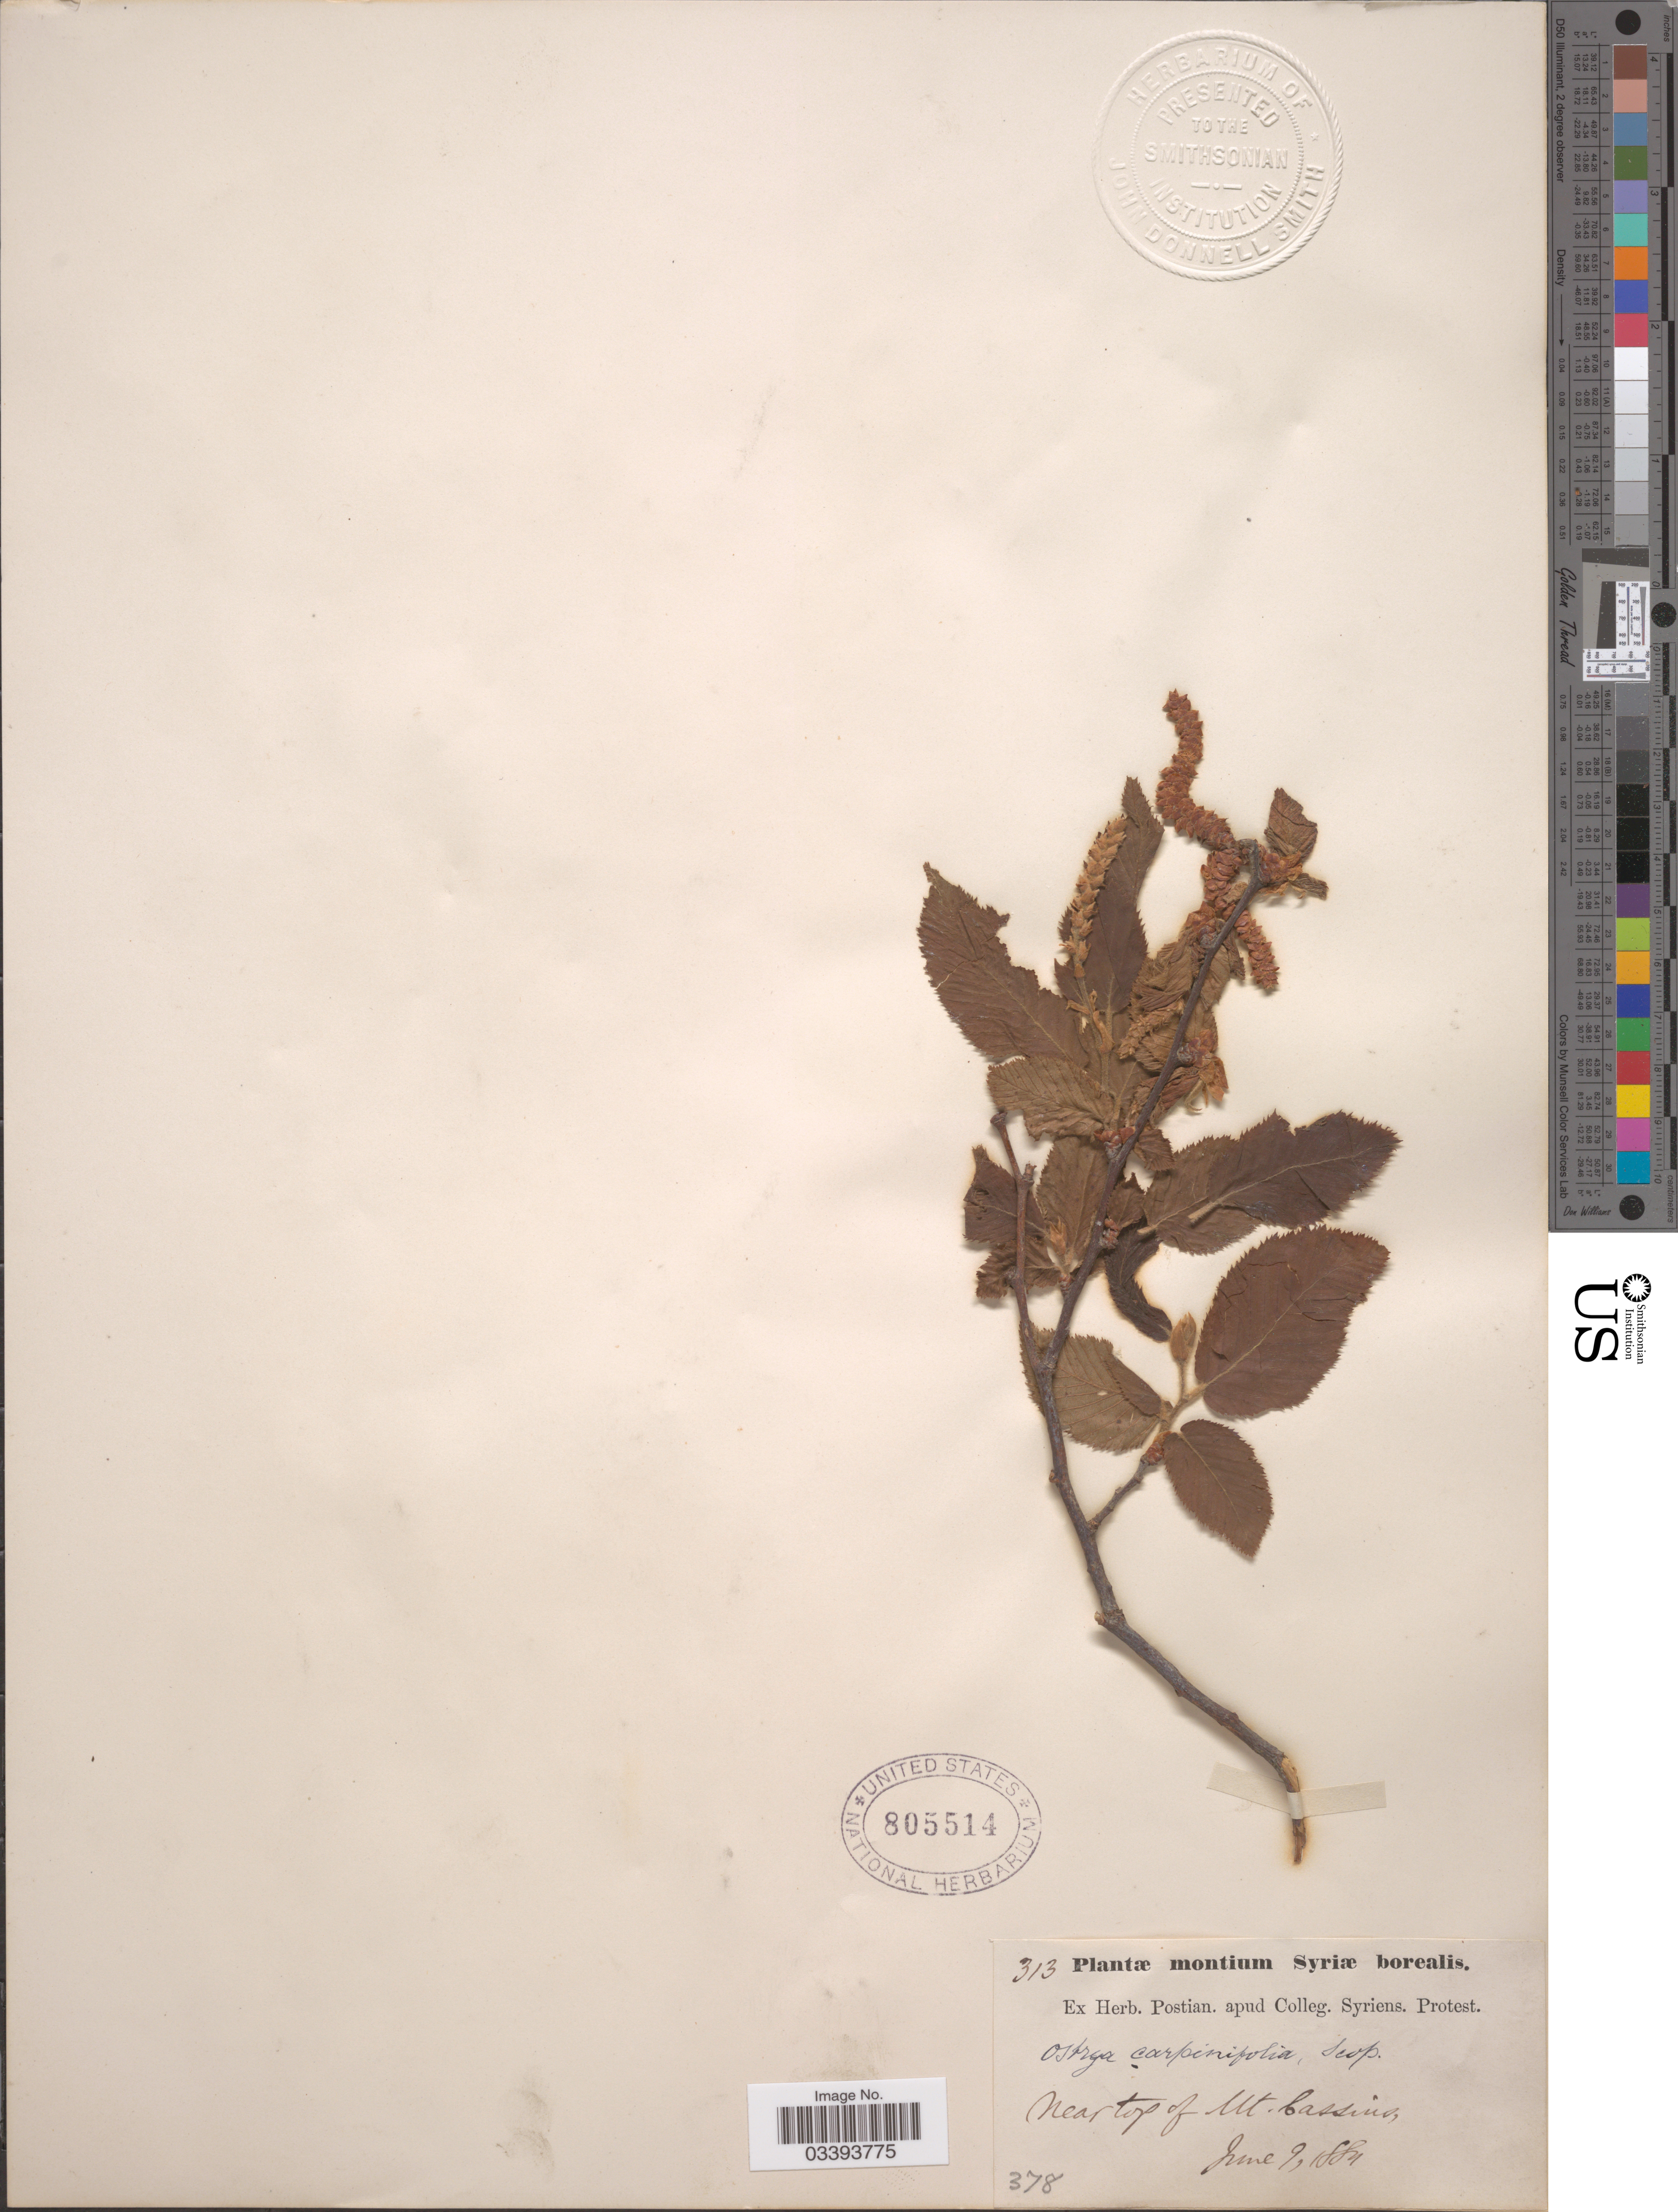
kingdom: Plantae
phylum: Tracheophyta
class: Magnoliopsida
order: Fagales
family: Betulaceae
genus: Ostrya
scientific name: Ostrya carpinifolia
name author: Scop.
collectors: ex herb. Postian. apud Colleg. Syriens. Protest. USE "Fannie P. A. Shepard" (10308853) AS PRIMARY COLLECTOR INSTEAD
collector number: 313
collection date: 1884-06-09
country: Syria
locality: Montium Syriæ borealis. Near top of Mt. Cassins [interpreted].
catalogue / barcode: US 805514